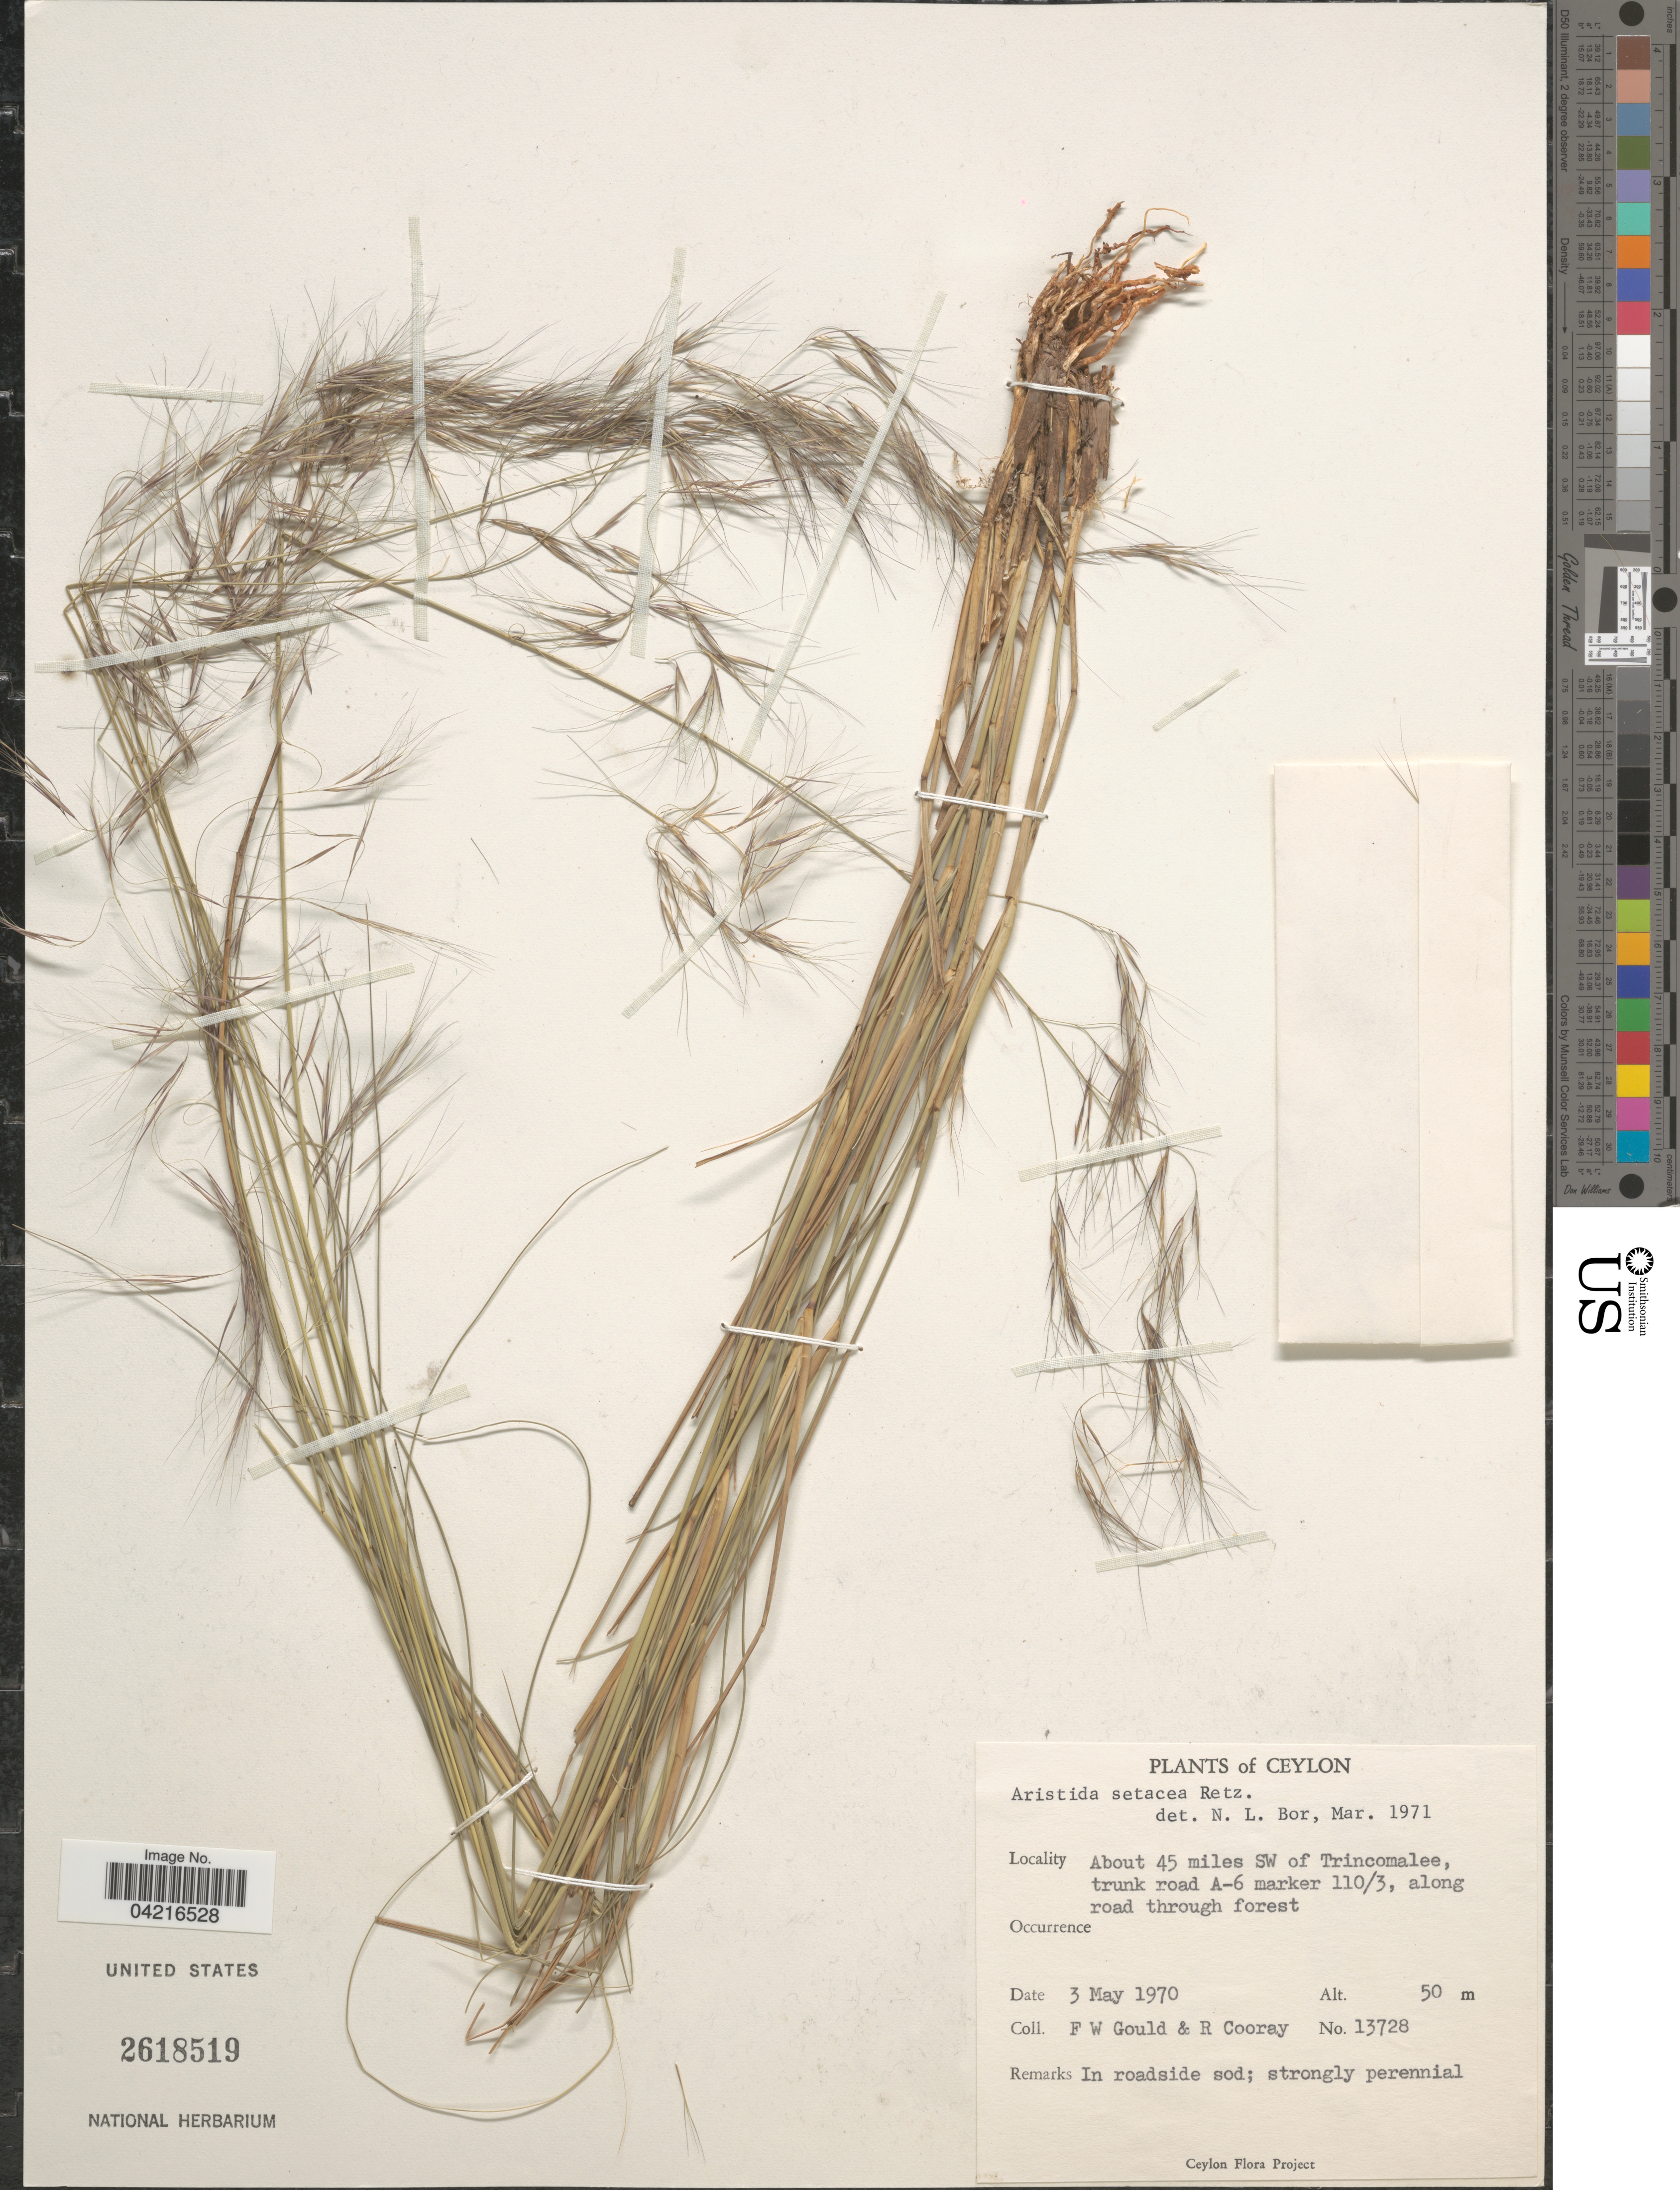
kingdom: Plantae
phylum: Tracheophyta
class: Liliopsida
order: Poales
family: Poaceae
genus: Aristida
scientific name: Aristida setacea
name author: Retz.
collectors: F. W. Gould & R. Cooray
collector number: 13728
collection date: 1970-05-03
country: Sri Lanka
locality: Ceylon. About 45 miles SW of Trincomalee, trunk road A-6 marker 110/3, along road through forest.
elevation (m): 50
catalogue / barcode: US 2618519